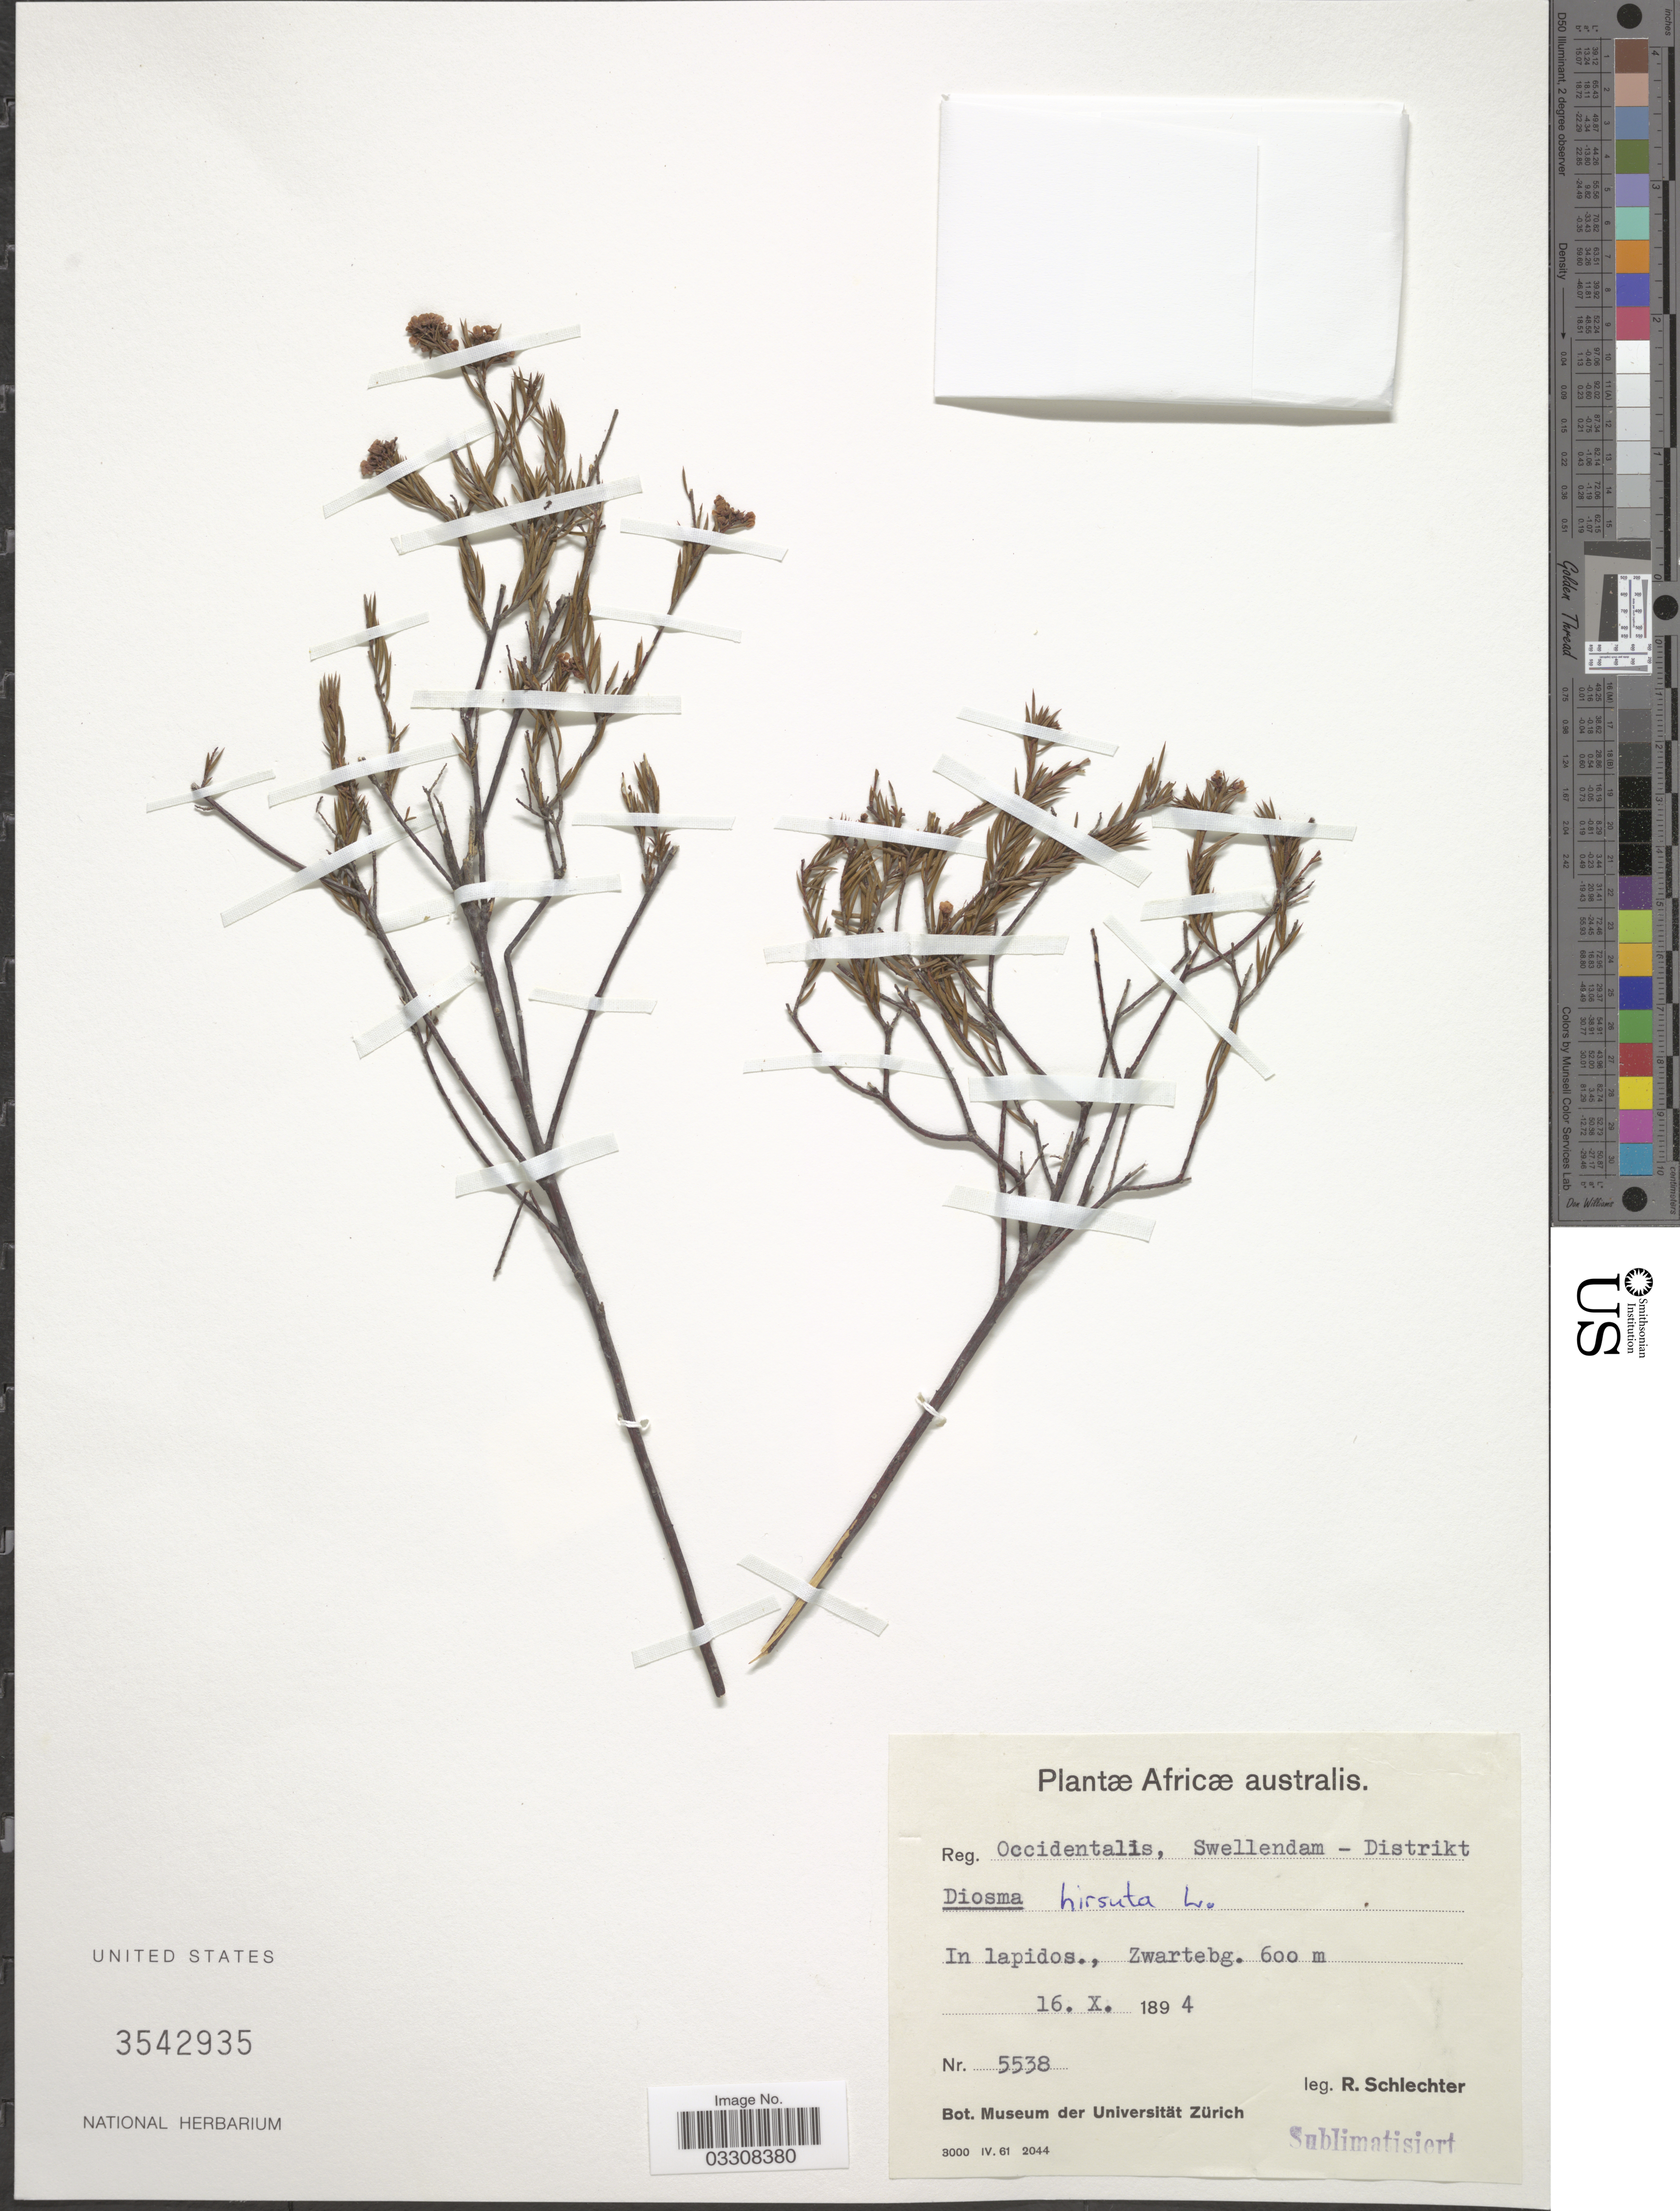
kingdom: Plantae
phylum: Tracheophyta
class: Magnoliopsida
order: Sapindales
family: Rutaceae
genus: Diosma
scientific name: Diosma hirsuta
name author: L.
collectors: F. R. R. Schlechter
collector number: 5538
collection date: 1894-10-16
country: South Africa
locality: Africæ australis. In lapidos, Zwartebg.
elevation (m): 600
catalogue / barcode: US 3542935